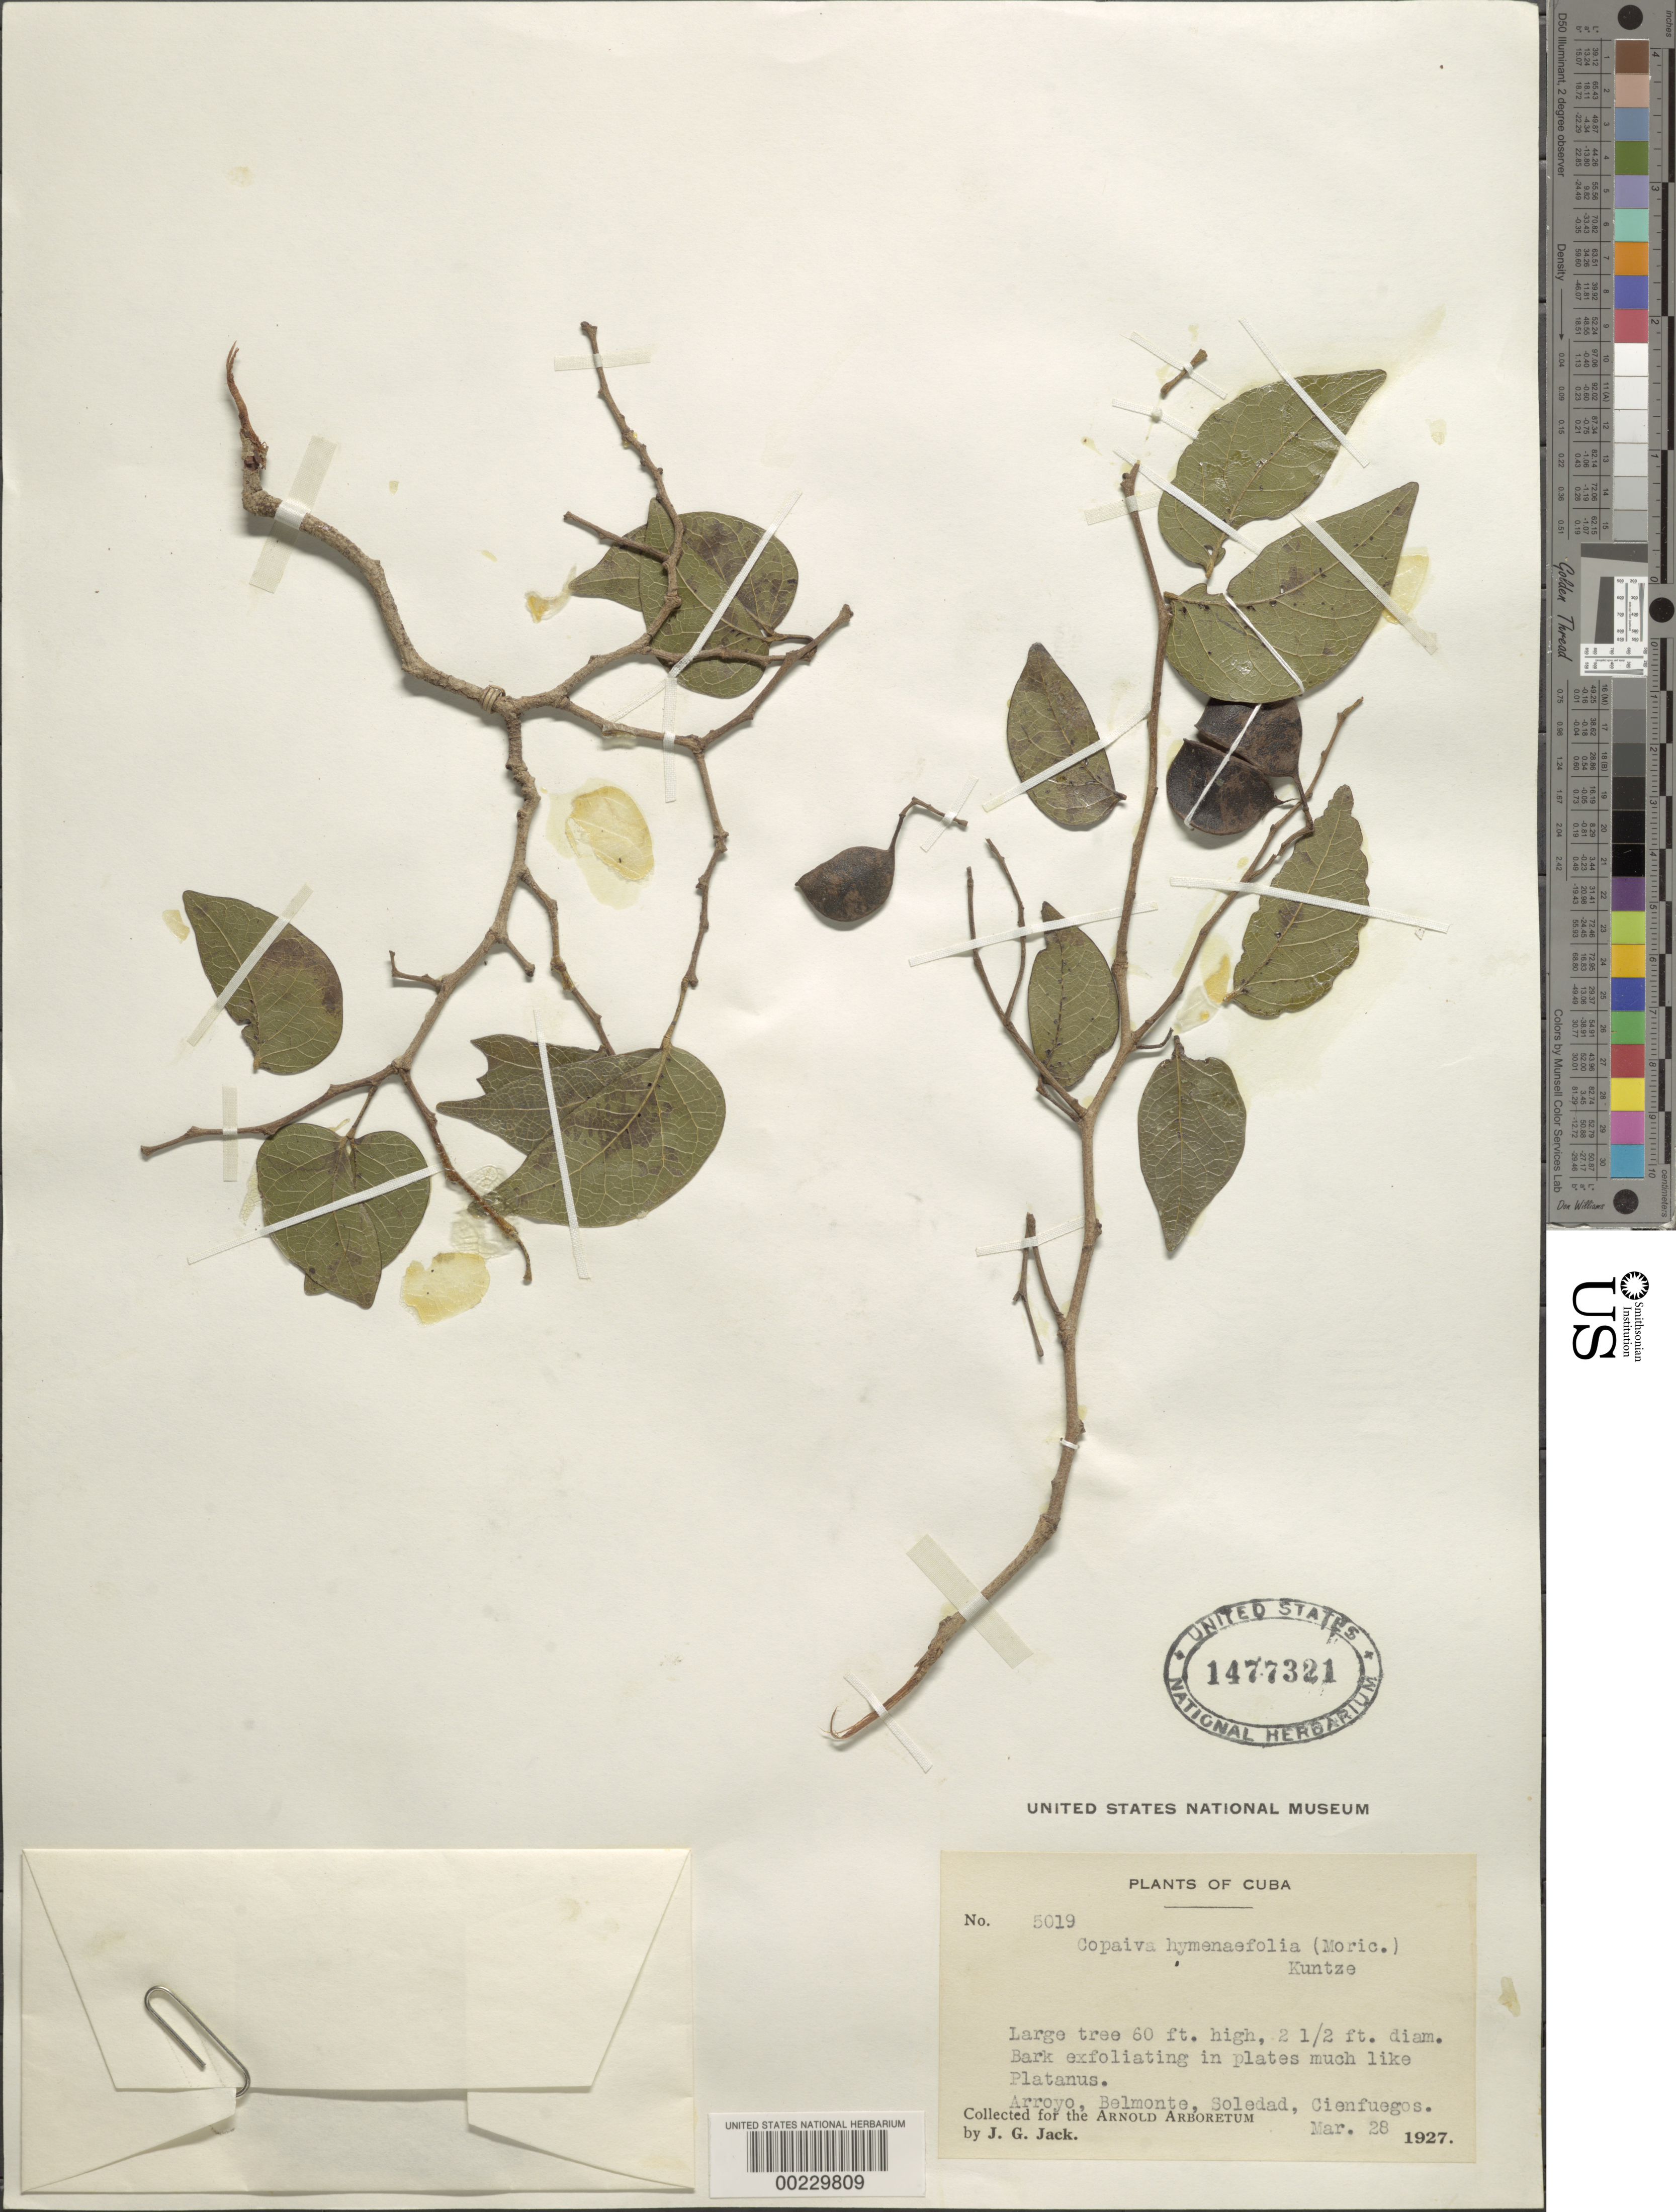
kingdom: Plantae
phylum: Tracheophyta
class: Magnoliopsida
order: Fabales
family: Fabaceae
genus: Copaifera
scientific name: Copaifera hymenaeifolia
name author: Moric.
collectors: J. G. Jack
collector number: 5019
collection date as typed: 28 Mar 1927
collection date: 1927-03-28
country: Cuba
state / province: Las Villas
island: Greater Antilles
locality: Arroyo, Belmonte, Soledad, Cienfuegos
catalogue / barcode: US 1477321